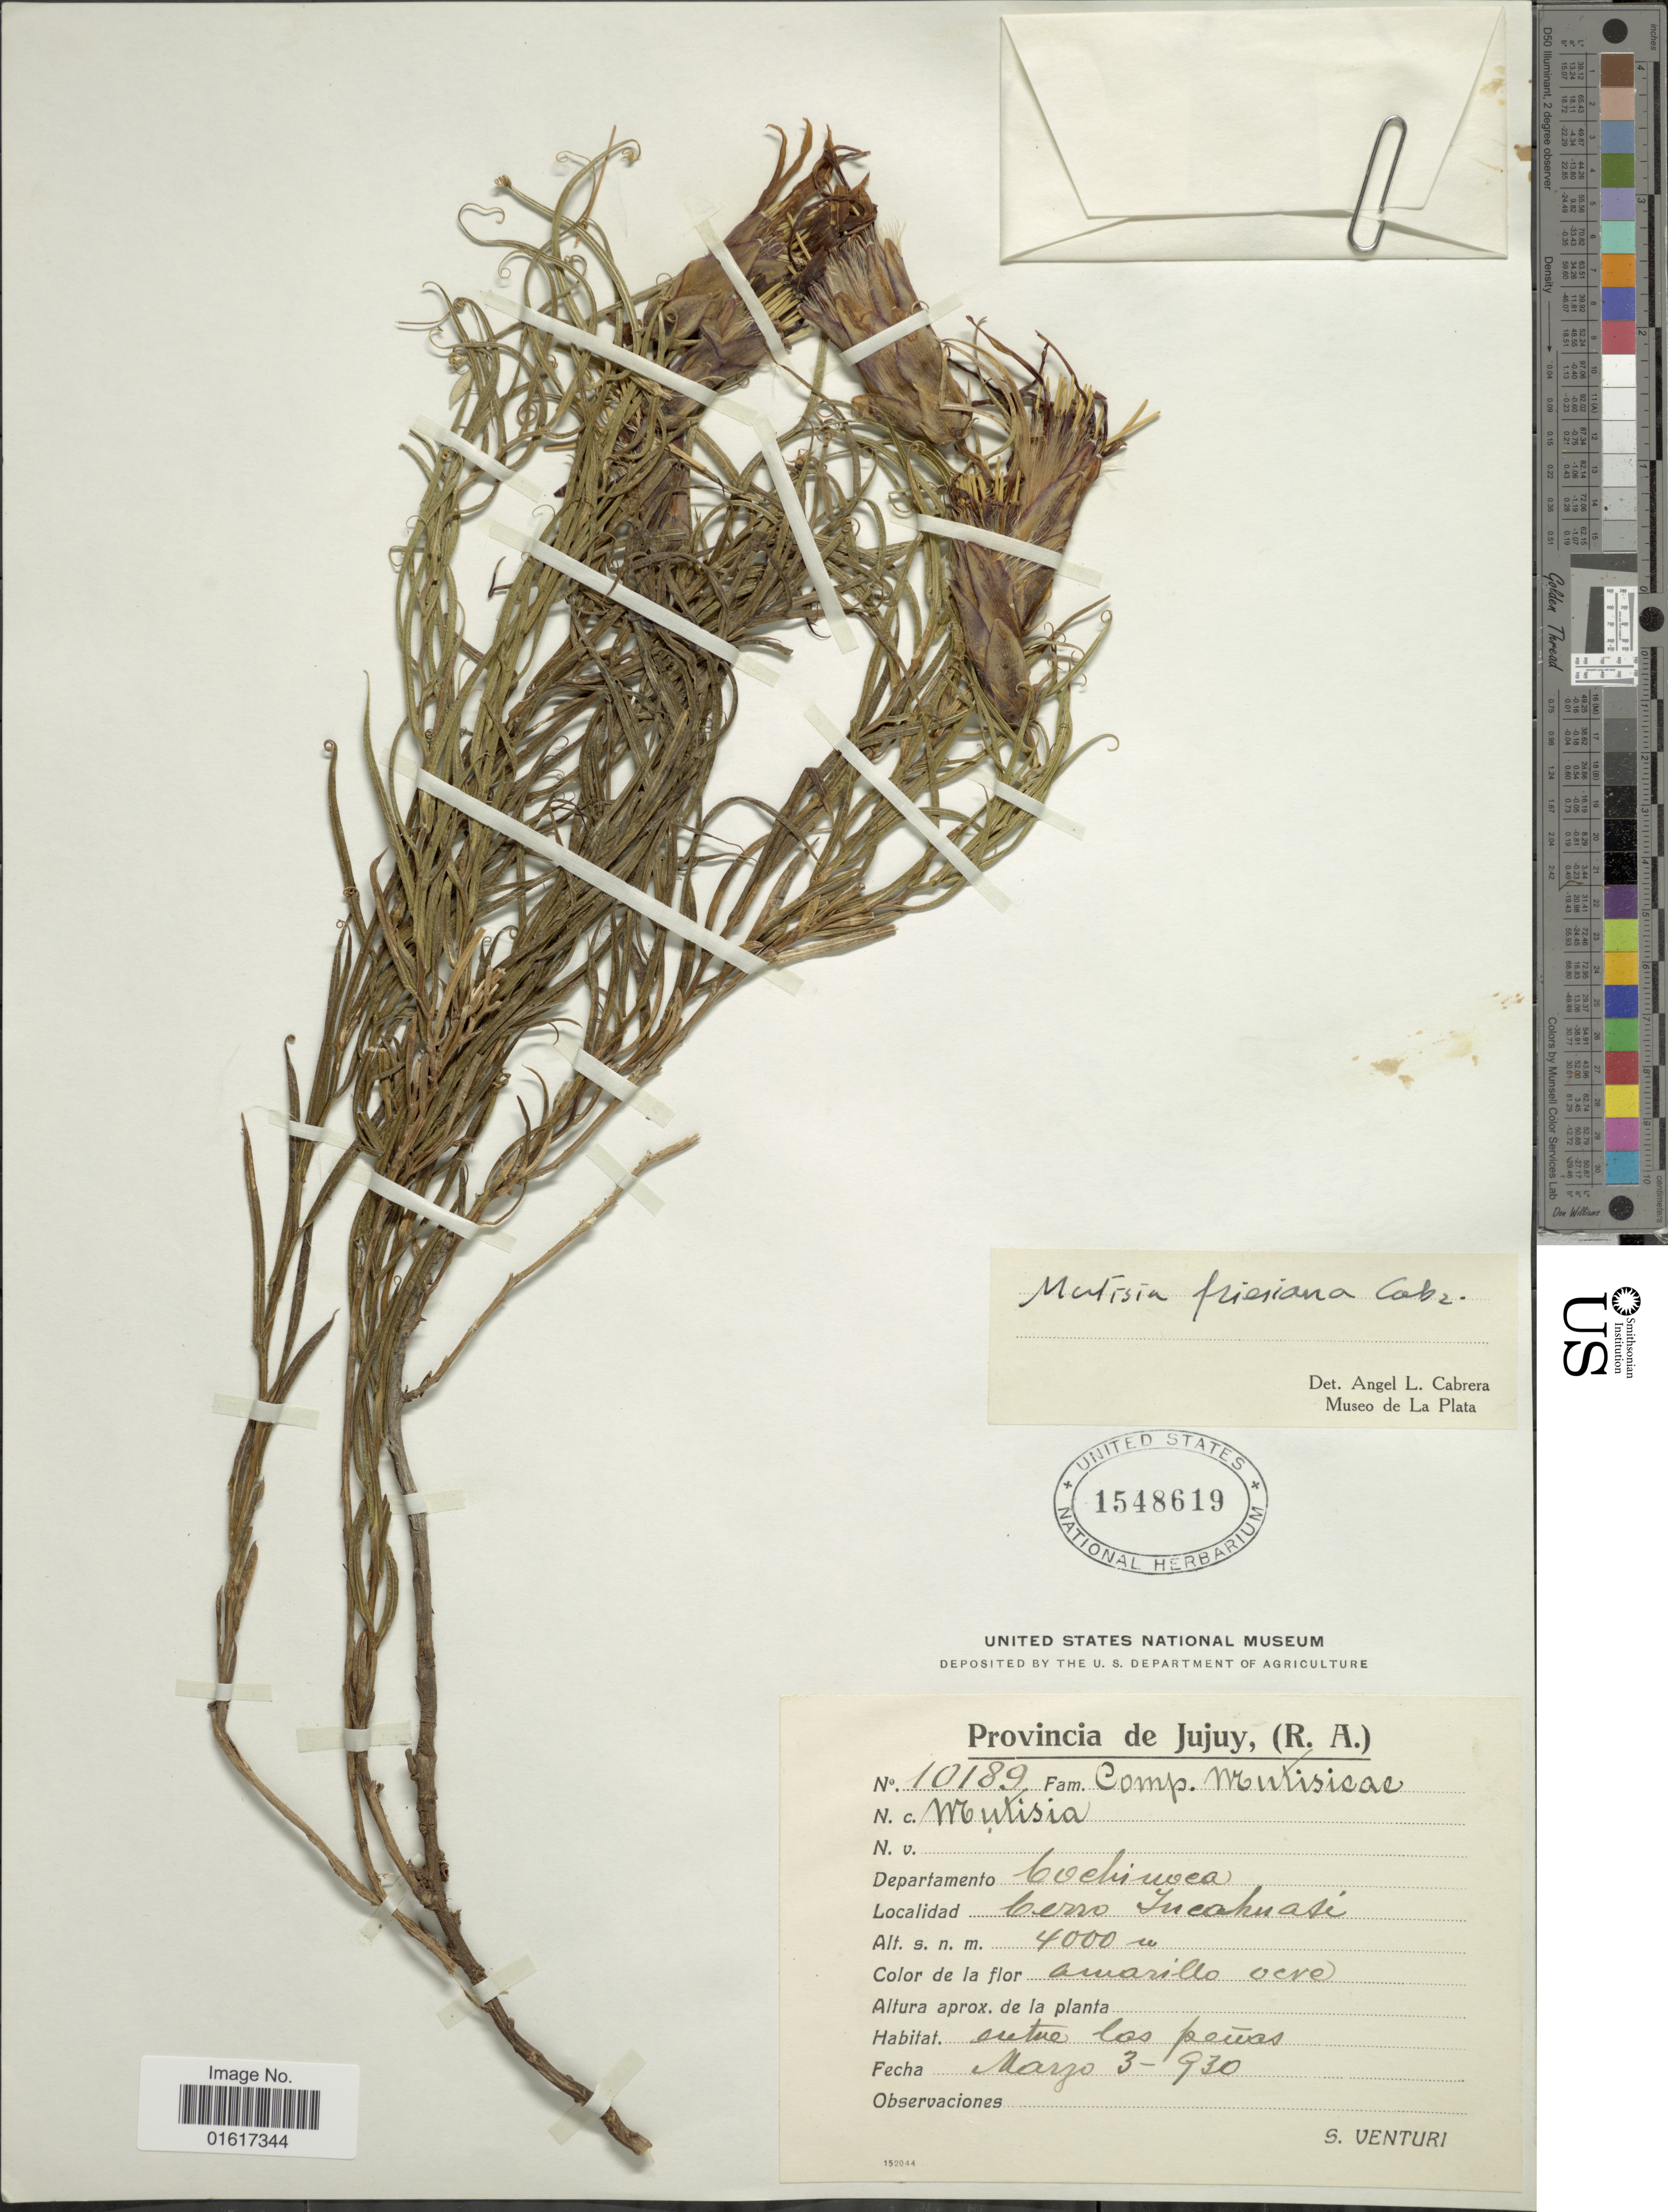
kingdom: Plantae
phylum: Tracheophyta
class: Magnoliopsida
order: Asterales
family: Asteraceae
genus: Mutisia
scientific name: Mutisia friesiana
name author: Cabrera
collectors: S. Venturi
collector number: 10189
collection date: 1930-03-03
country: Argentina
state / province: Jujuy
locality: Departamento Cochinoca. Cerro Incahuasi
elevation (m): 4000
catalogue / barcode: US 1548619